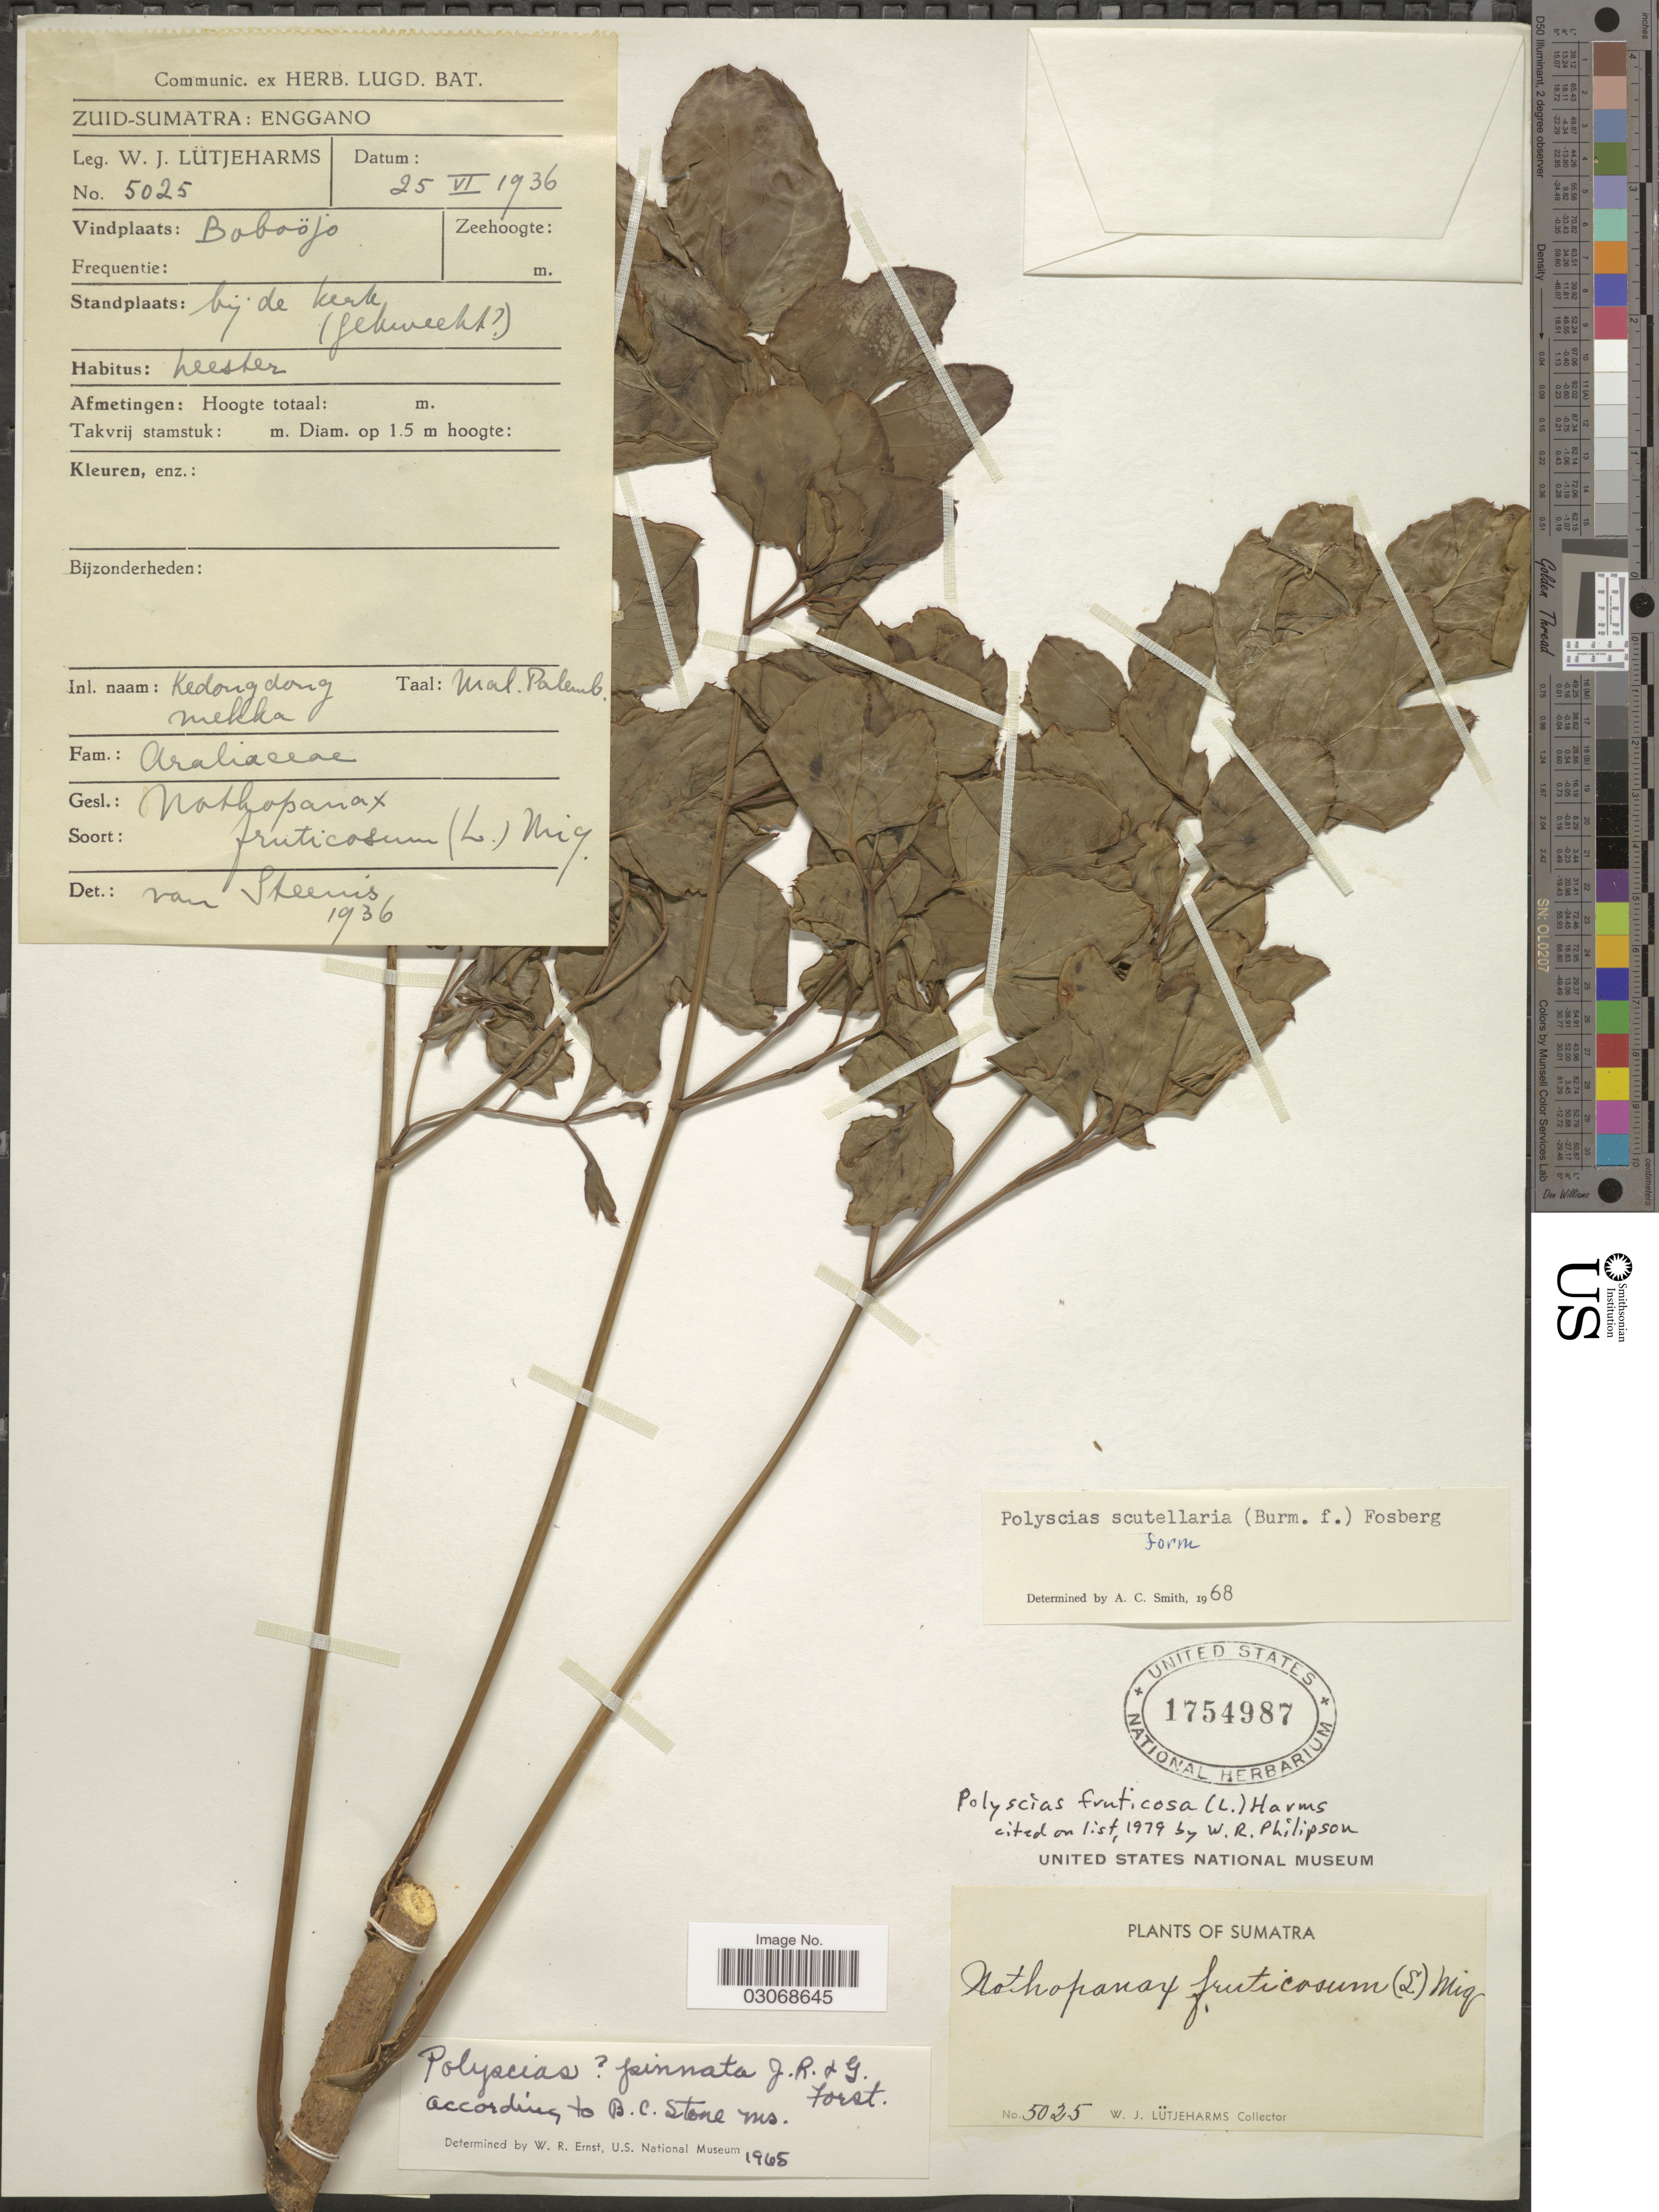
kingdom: Plantae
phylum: Tracheophyta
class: Magnoliopsida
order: Apiales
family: Araliaceae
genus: Polyscias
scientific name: Polyscias fruticosa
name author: (L.) Harms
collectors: W. Lütjeharms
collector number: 5025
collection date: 1936-06-25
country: Indonesia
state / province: Sumatra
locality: Boboöjo, bij de kerk.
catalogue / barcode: US 1754987